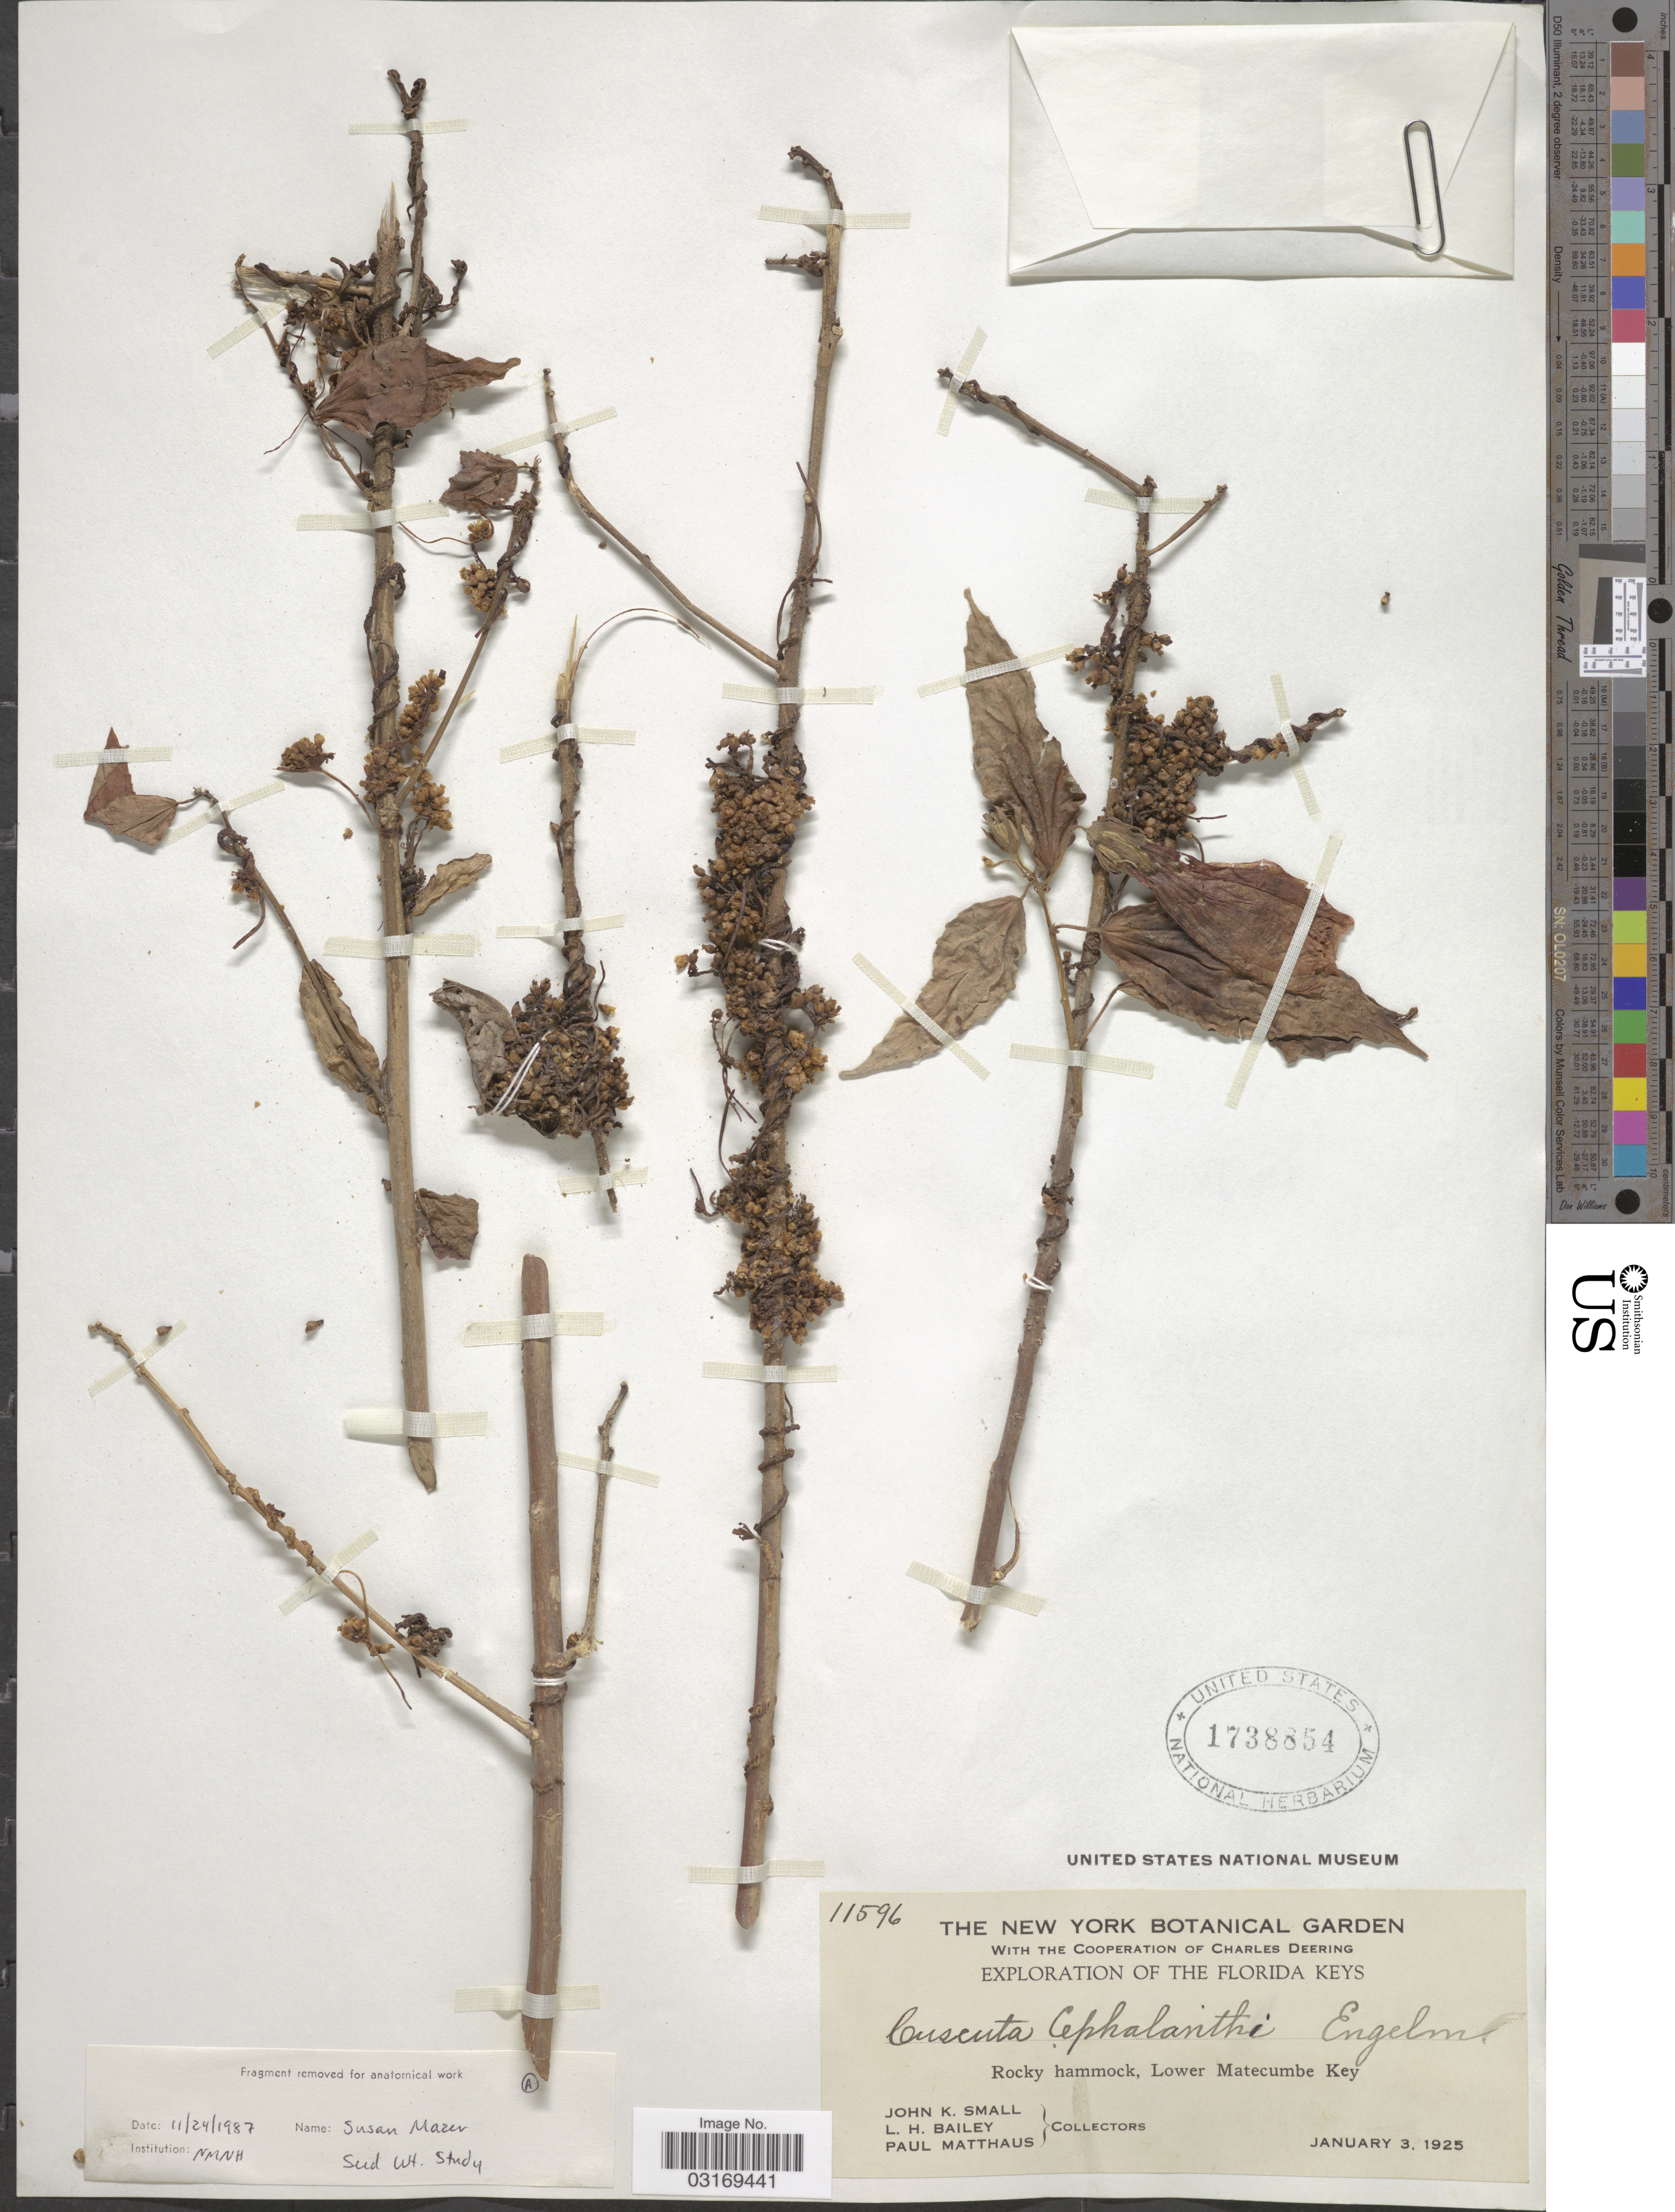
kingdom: Plantae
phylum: Tracheophyta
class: Magnoliopsida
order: Solanales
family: Convolvulaceae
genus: Cuscuta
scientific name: Cuscuta cephalanthi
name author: Engelm.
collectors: J. K. Small, L. H. Bailey & P. Matthaus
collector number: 11596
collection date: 1925-01-03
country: United States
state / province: Florida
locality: The Florida Keys. Rocky hammock, Lower Matecumbe Key.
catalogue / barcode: US 1738854